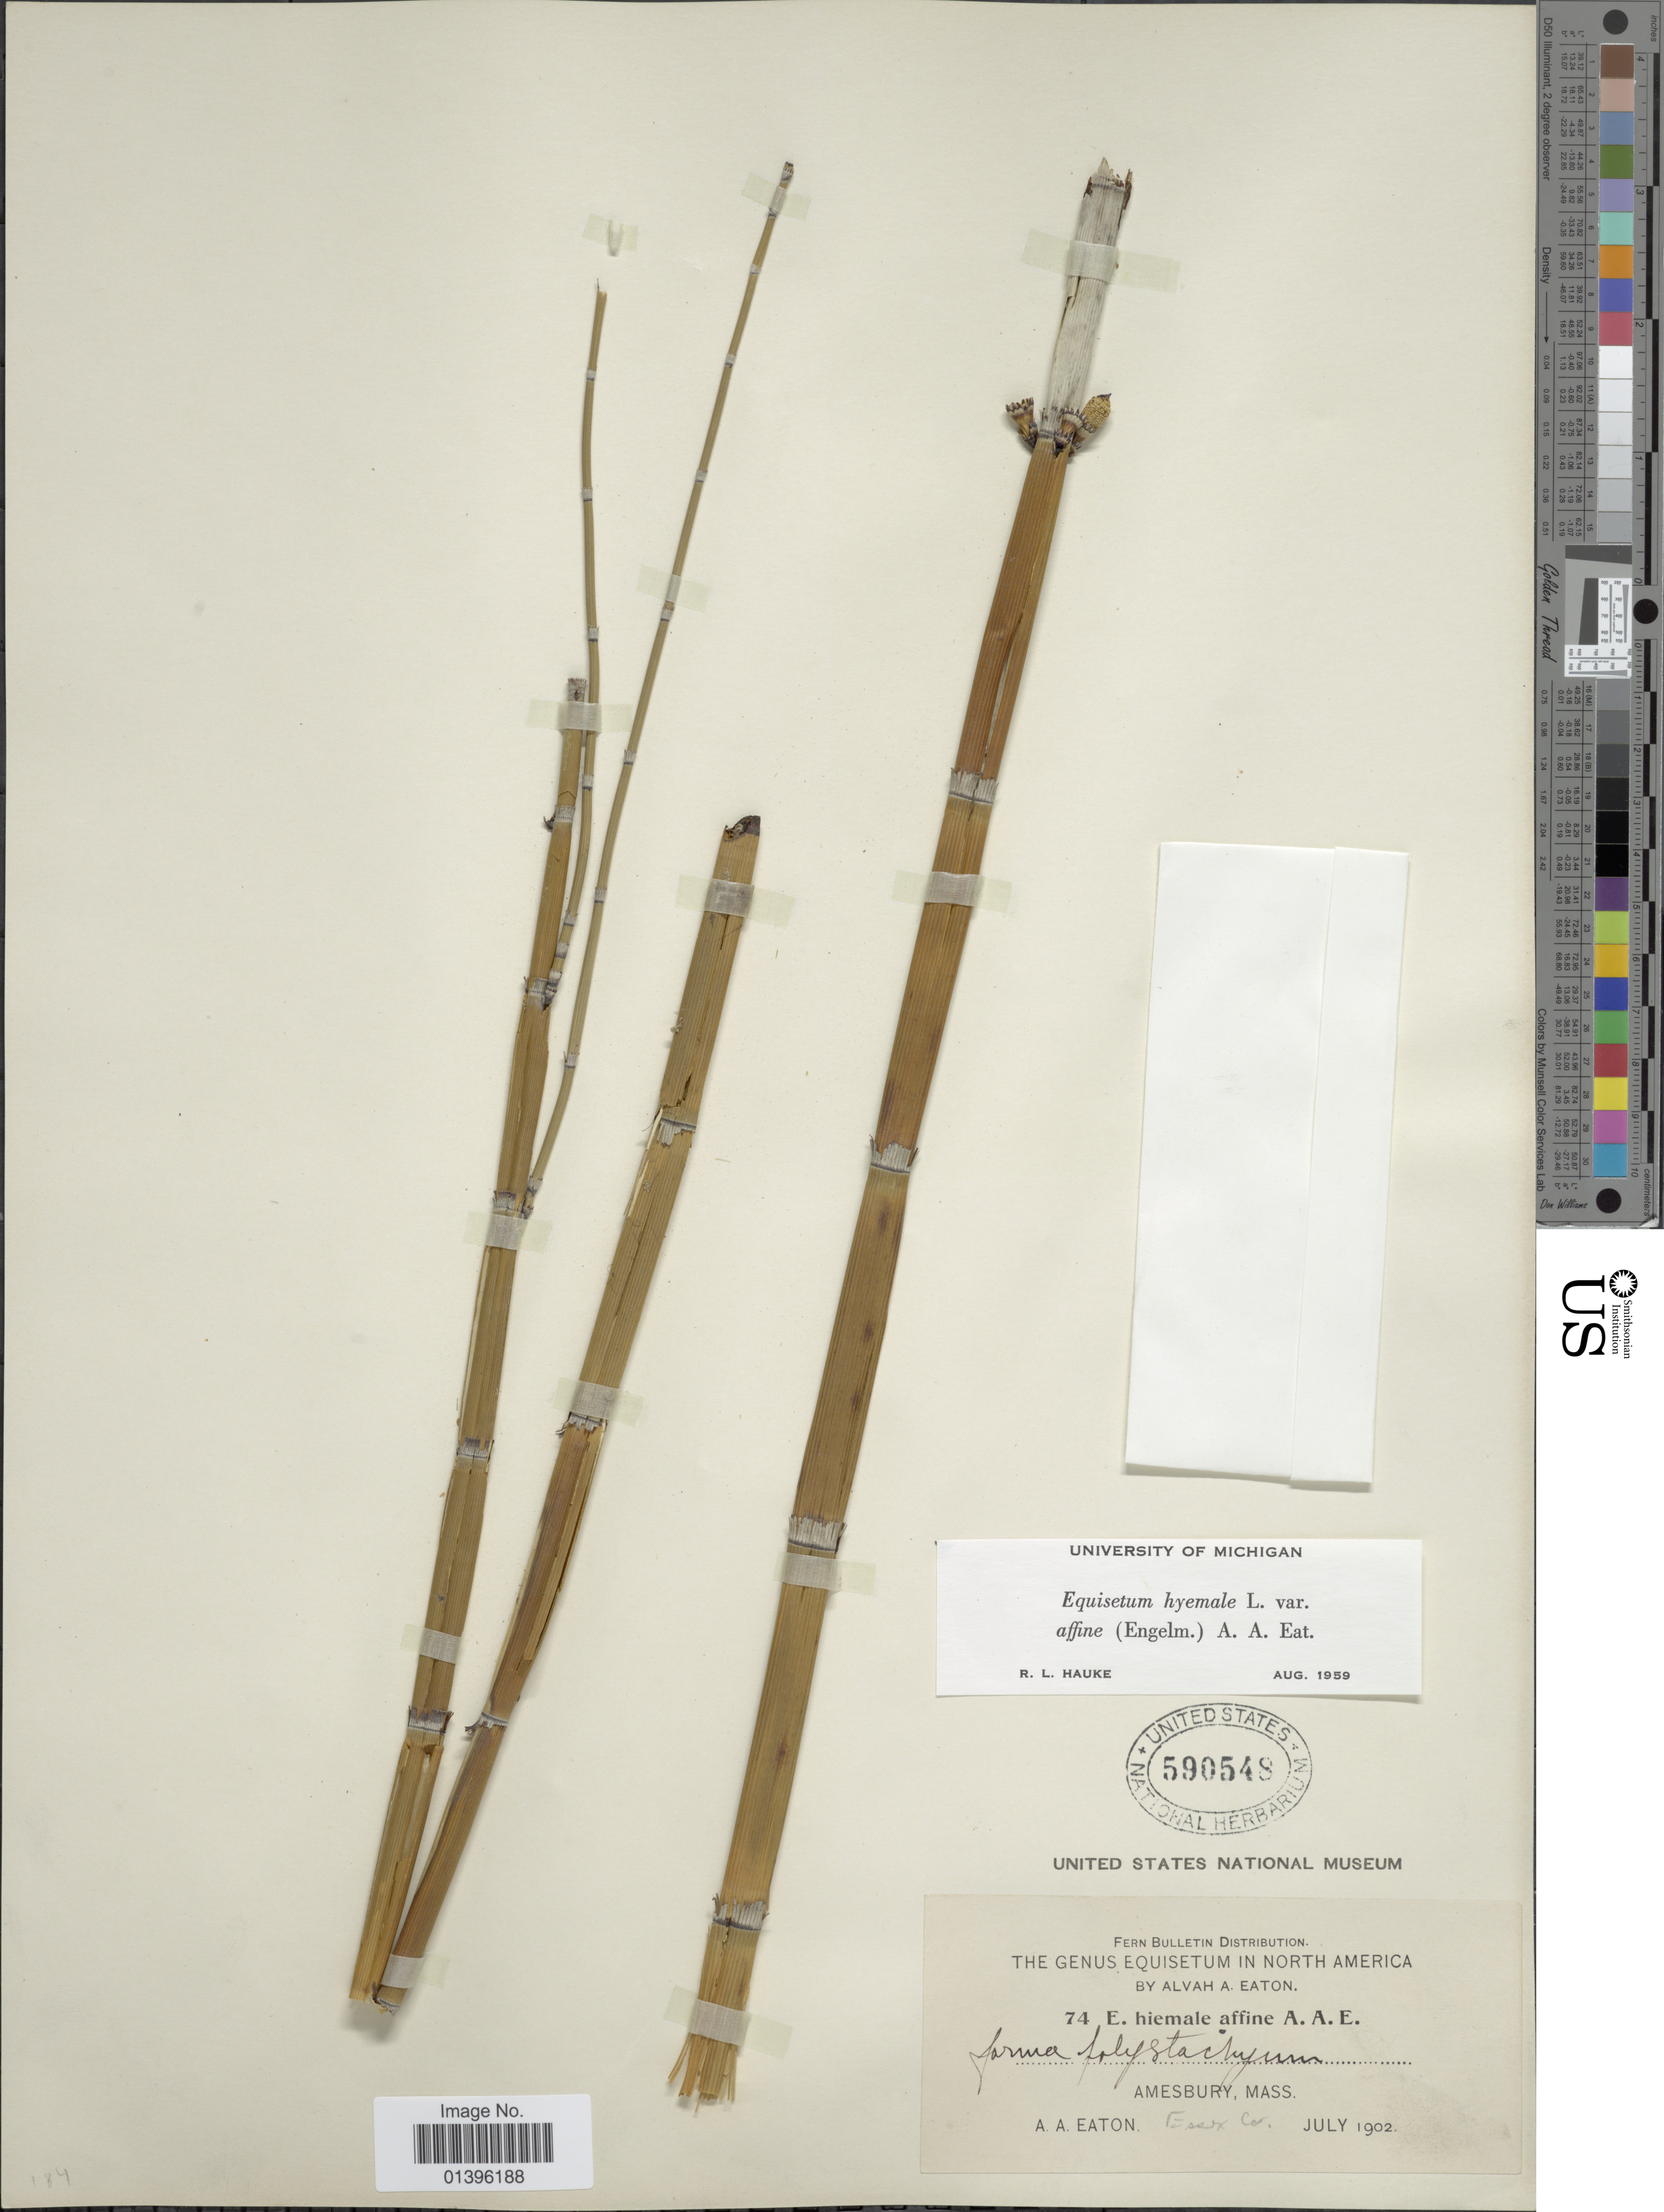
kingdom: Plantae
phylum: Tracheophyta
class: Polypodiopsida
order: Equisetales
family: Equisetaceae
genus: Equisetum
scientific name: Equisetum hyemale var. affine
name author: (Engelm.) A.A. Eaton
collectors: A. A. Eaton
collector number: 74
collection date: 1902-07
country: United States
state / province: Massachusetts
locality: Amesbury, Essex Co.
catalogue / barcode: US 590548